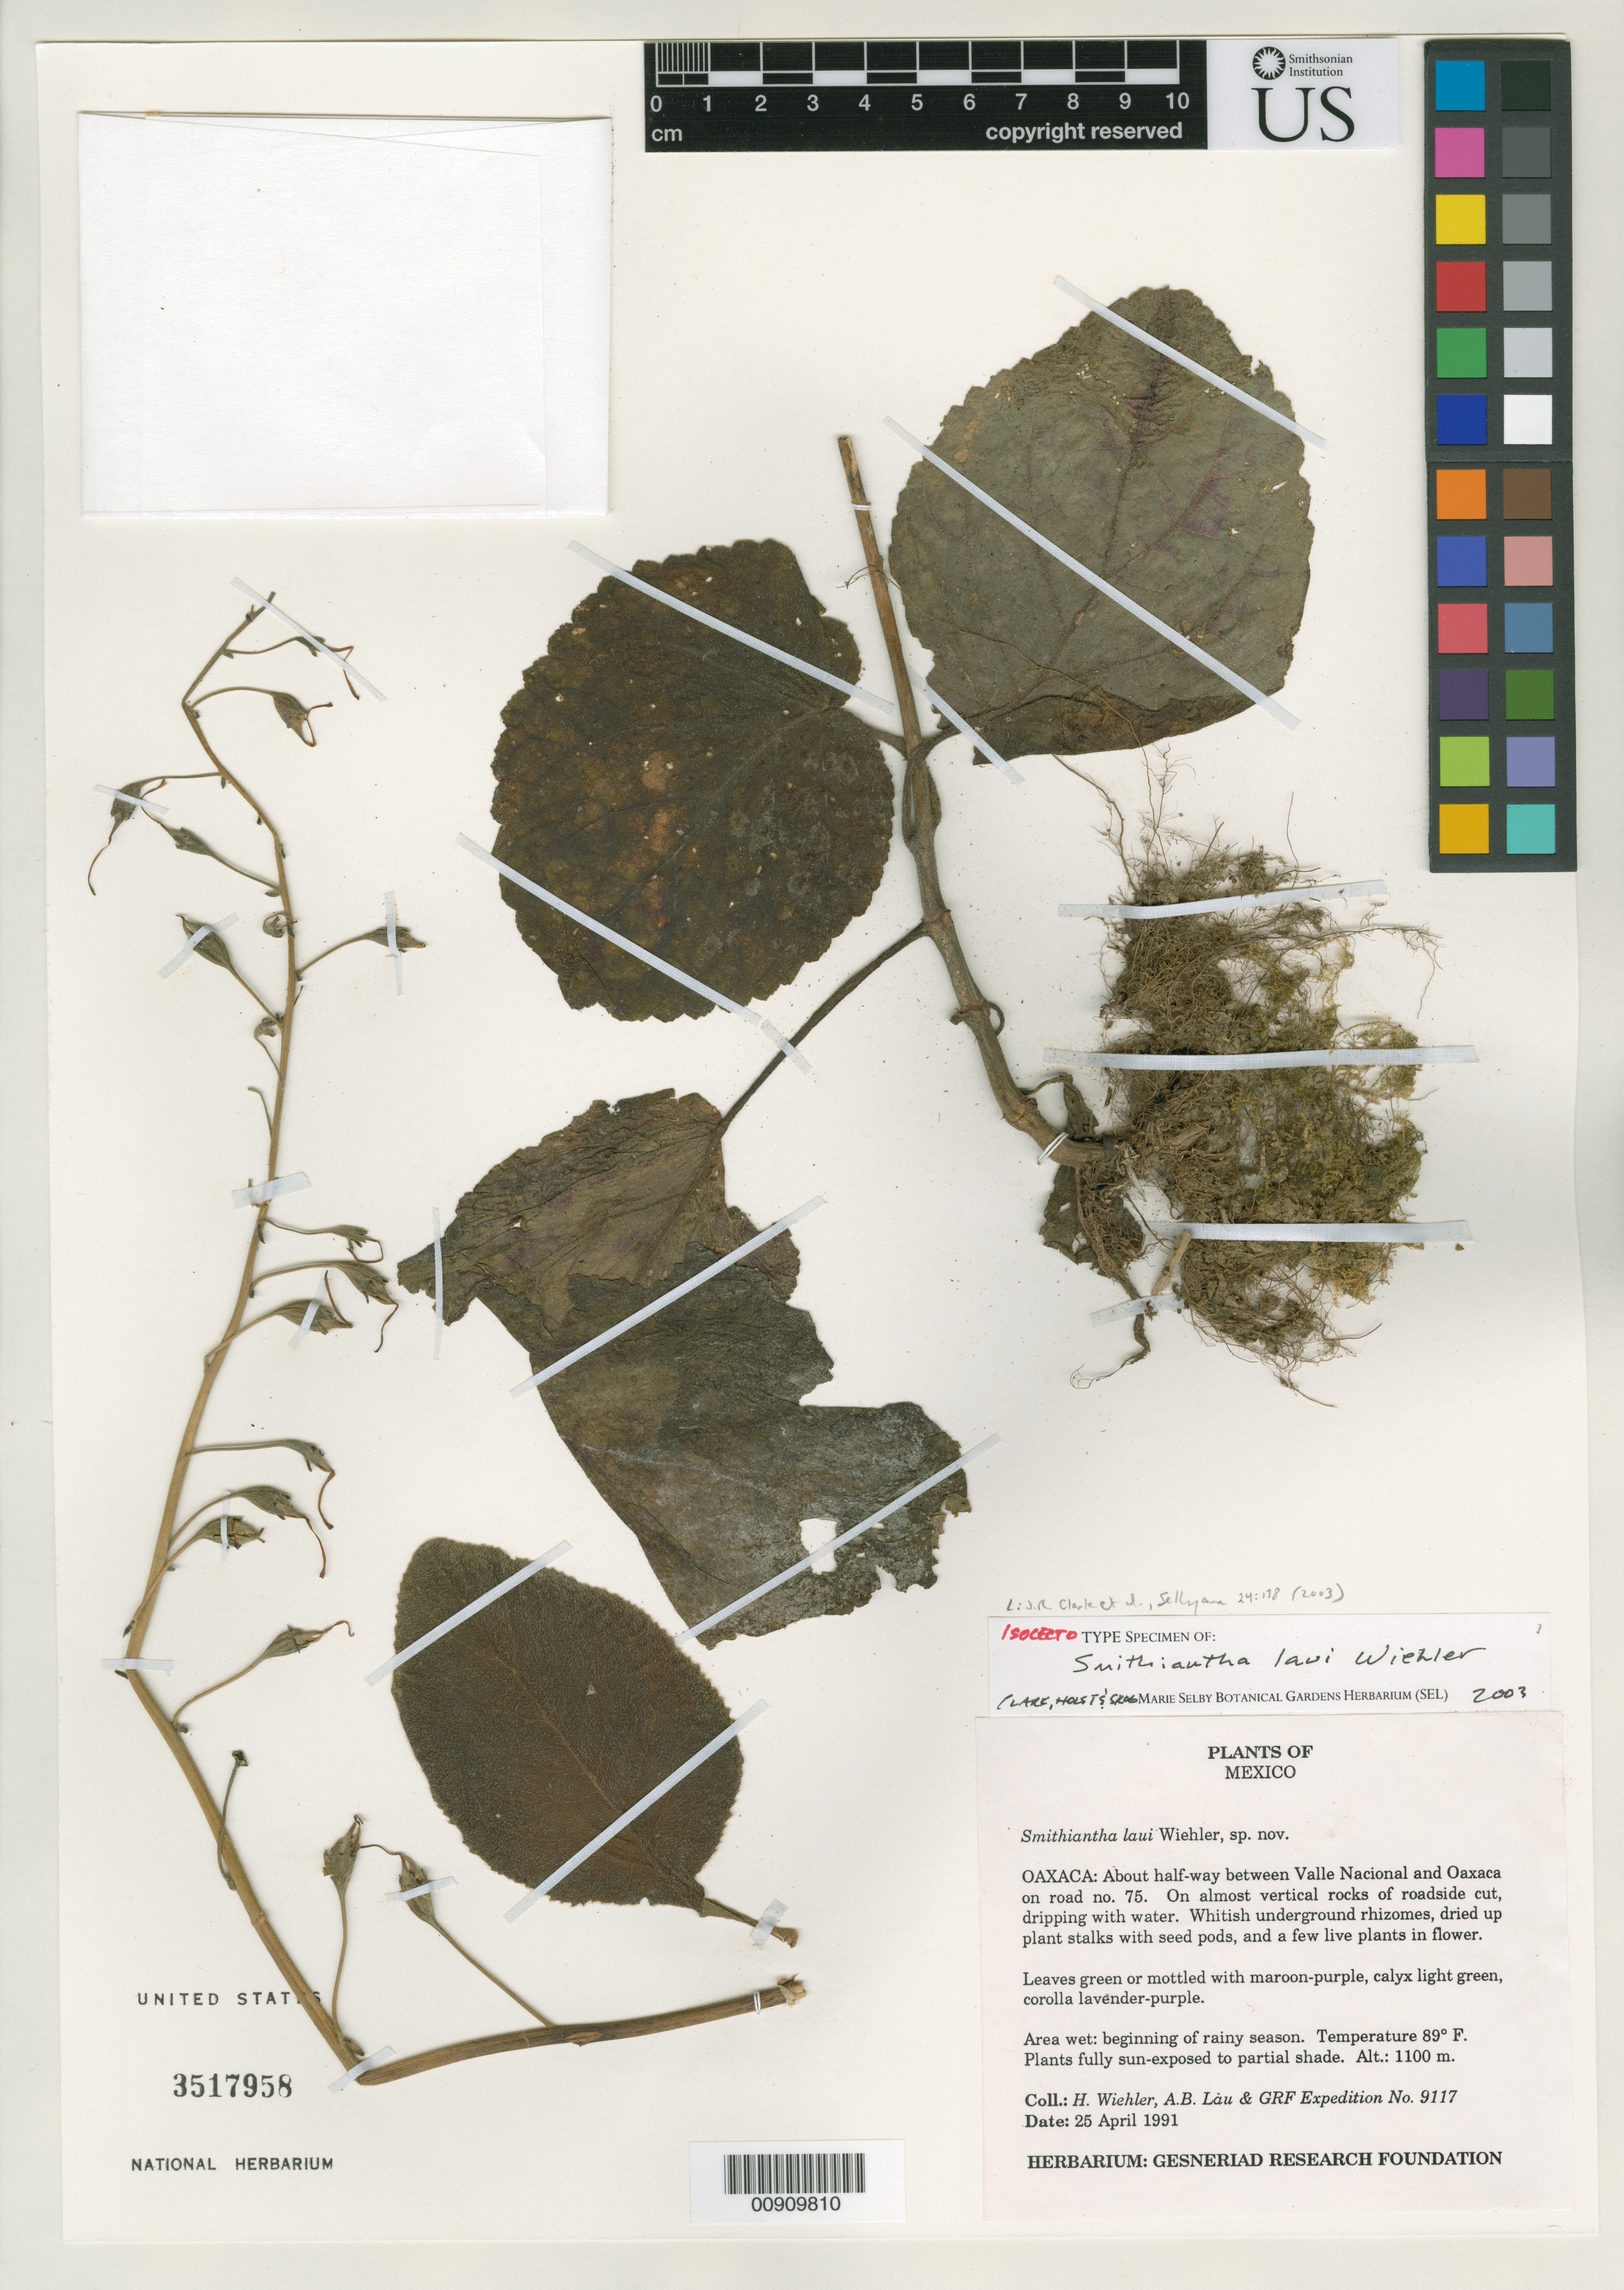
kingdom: Plantae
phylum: Tracheophyta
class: Magnoliopsida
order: Lamiales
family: Gesneriaceae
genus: Smithiantha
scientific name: Smithiantha laui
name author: Wiehler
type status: Isolectotype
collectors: H. J. Wiehler, A. Lau & GRF Expedition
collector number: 9117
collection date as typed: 25 Apr 1991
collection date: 1991-04-25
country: Mexico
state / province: Oaxaca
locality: Oaxaca: about half-way between Valle Nacional and Oaxaca on road no. 75.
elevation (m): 1100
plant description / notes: Cited by J.R. Clark et al., Selbyana 24: 119-140 (2003).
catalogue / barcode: US 3517958